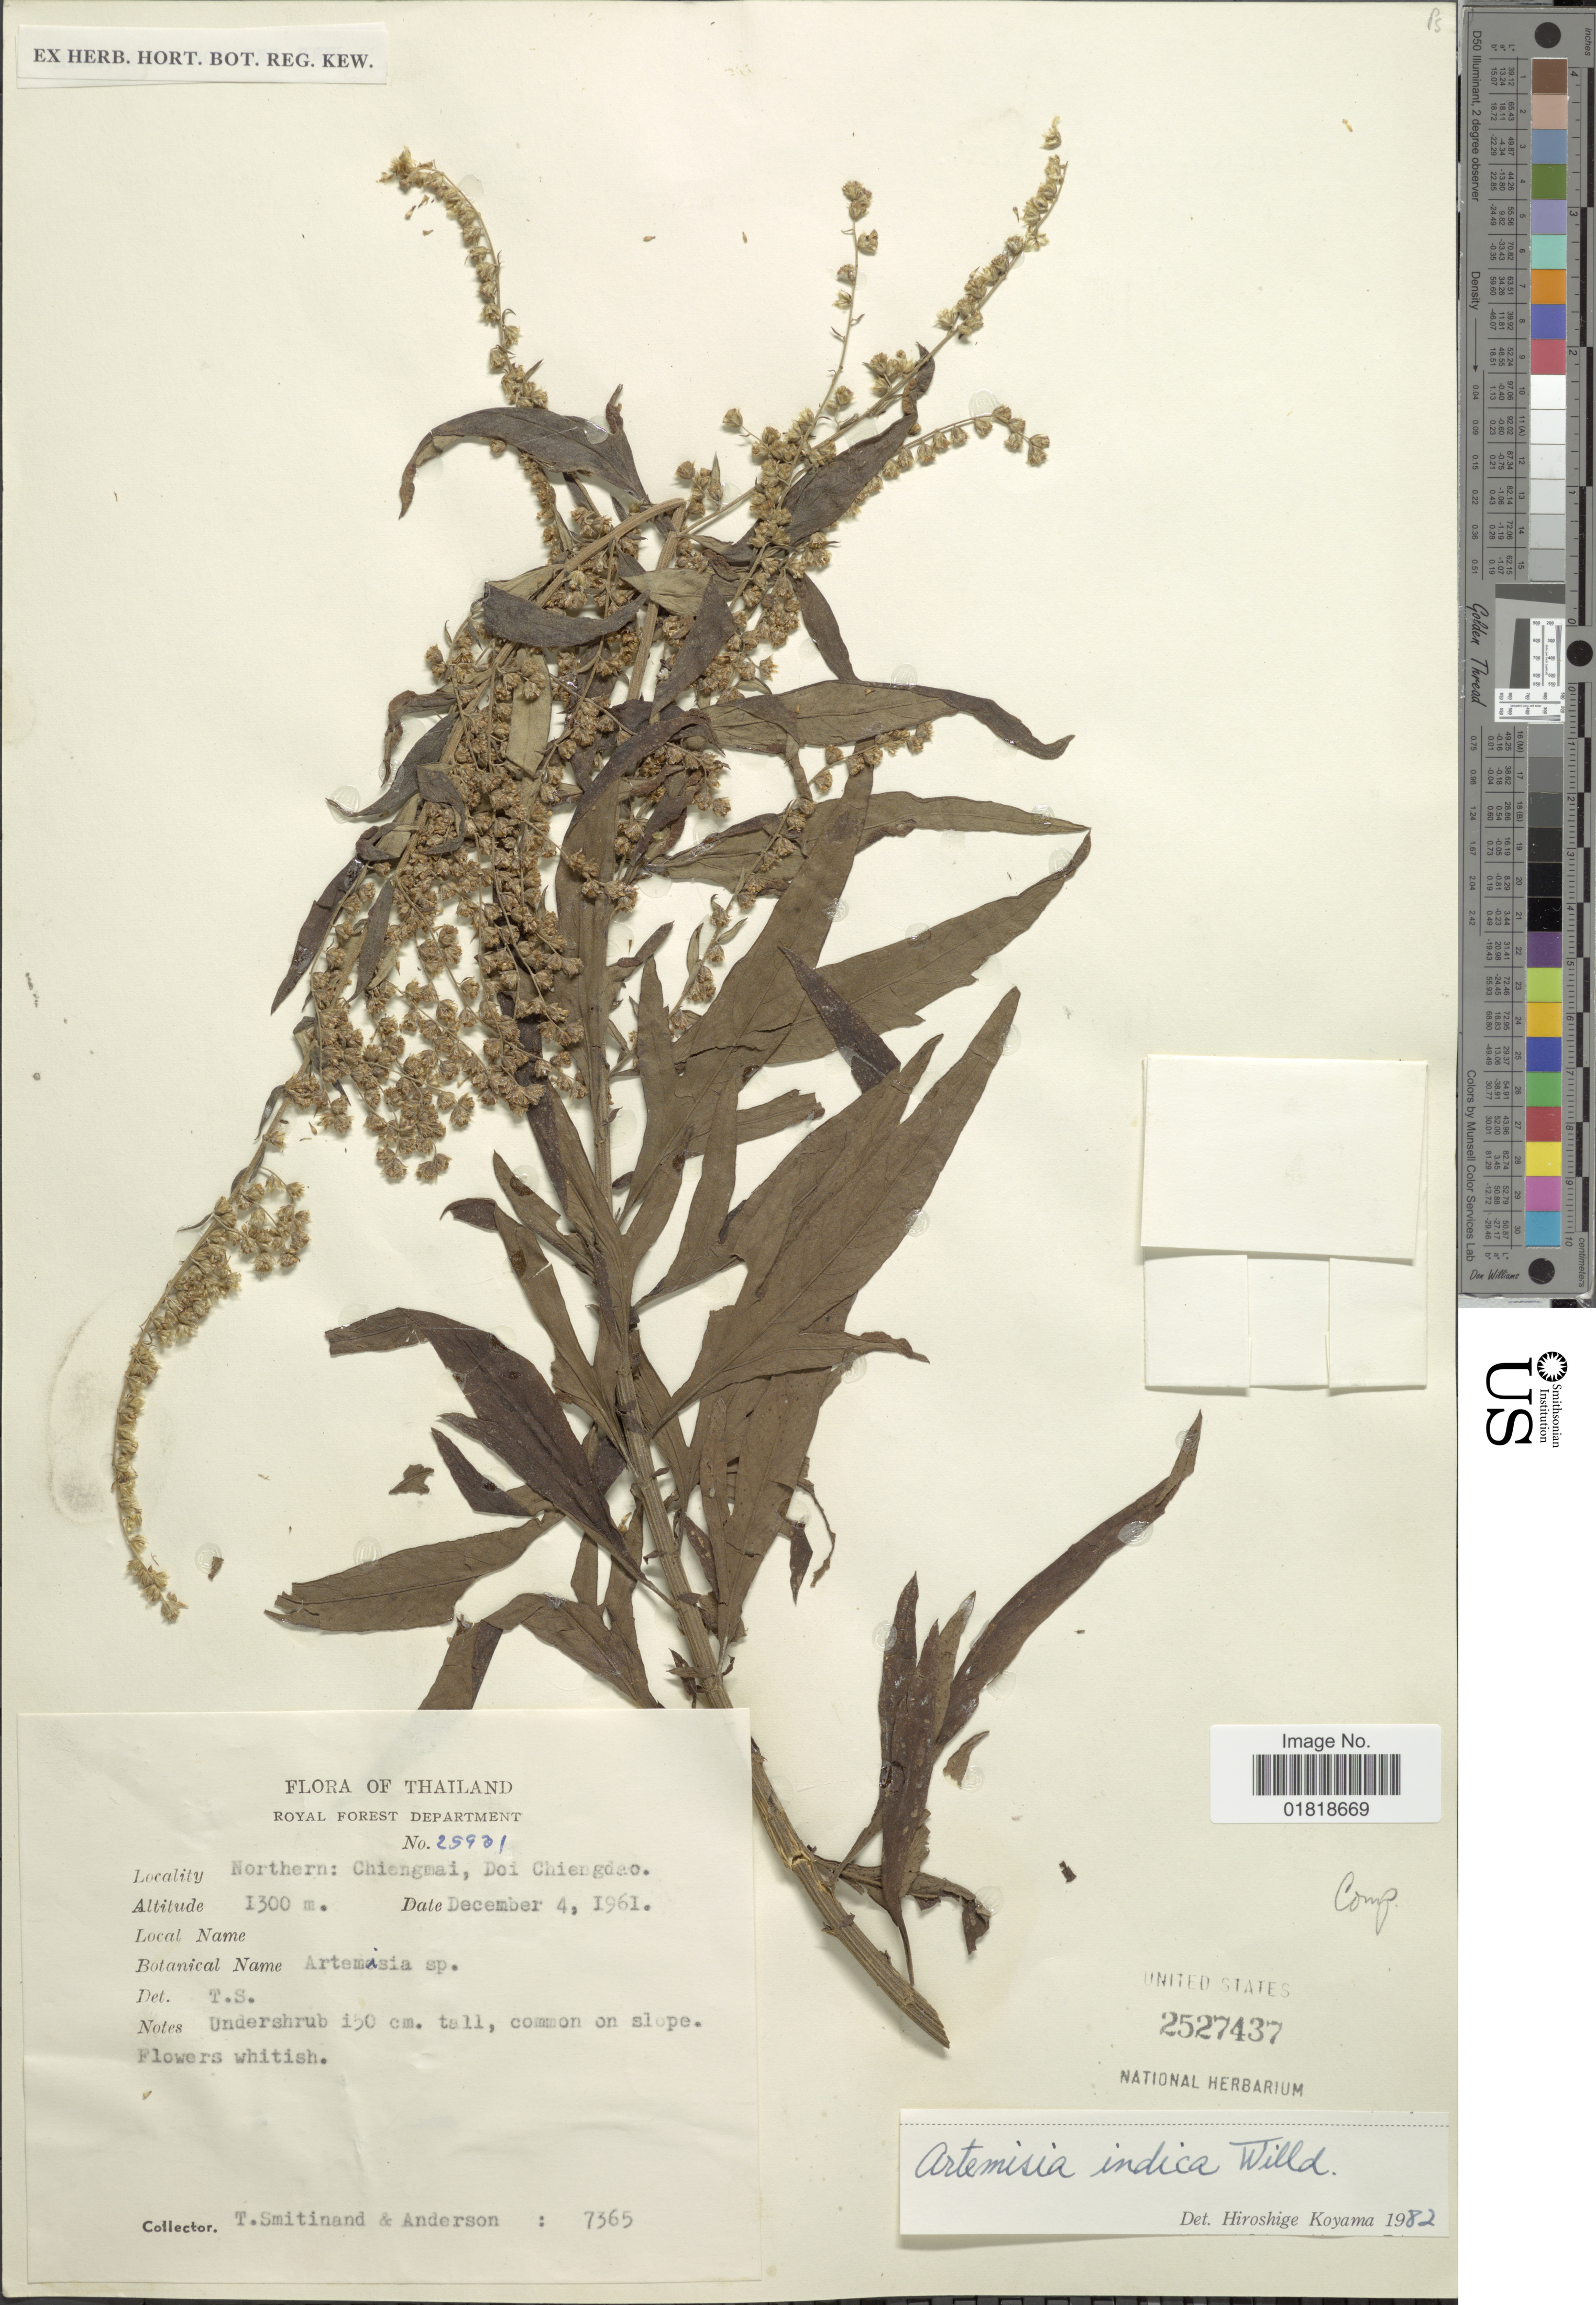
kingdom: Plantae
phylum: Tracheophyta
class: Magnoliopsida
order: Asterales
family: Asteraceae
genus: Artemisia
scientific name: Artemisia indica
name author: Willd.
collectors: T. Smitinand & -. Anderson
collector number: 7365/25931*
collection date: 1961-12-04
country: Thailand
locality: Royel Forest Department, Northern: Chiengmai, Doi Chiengdao, common on slope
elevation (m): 1300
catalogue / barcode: US 2527437